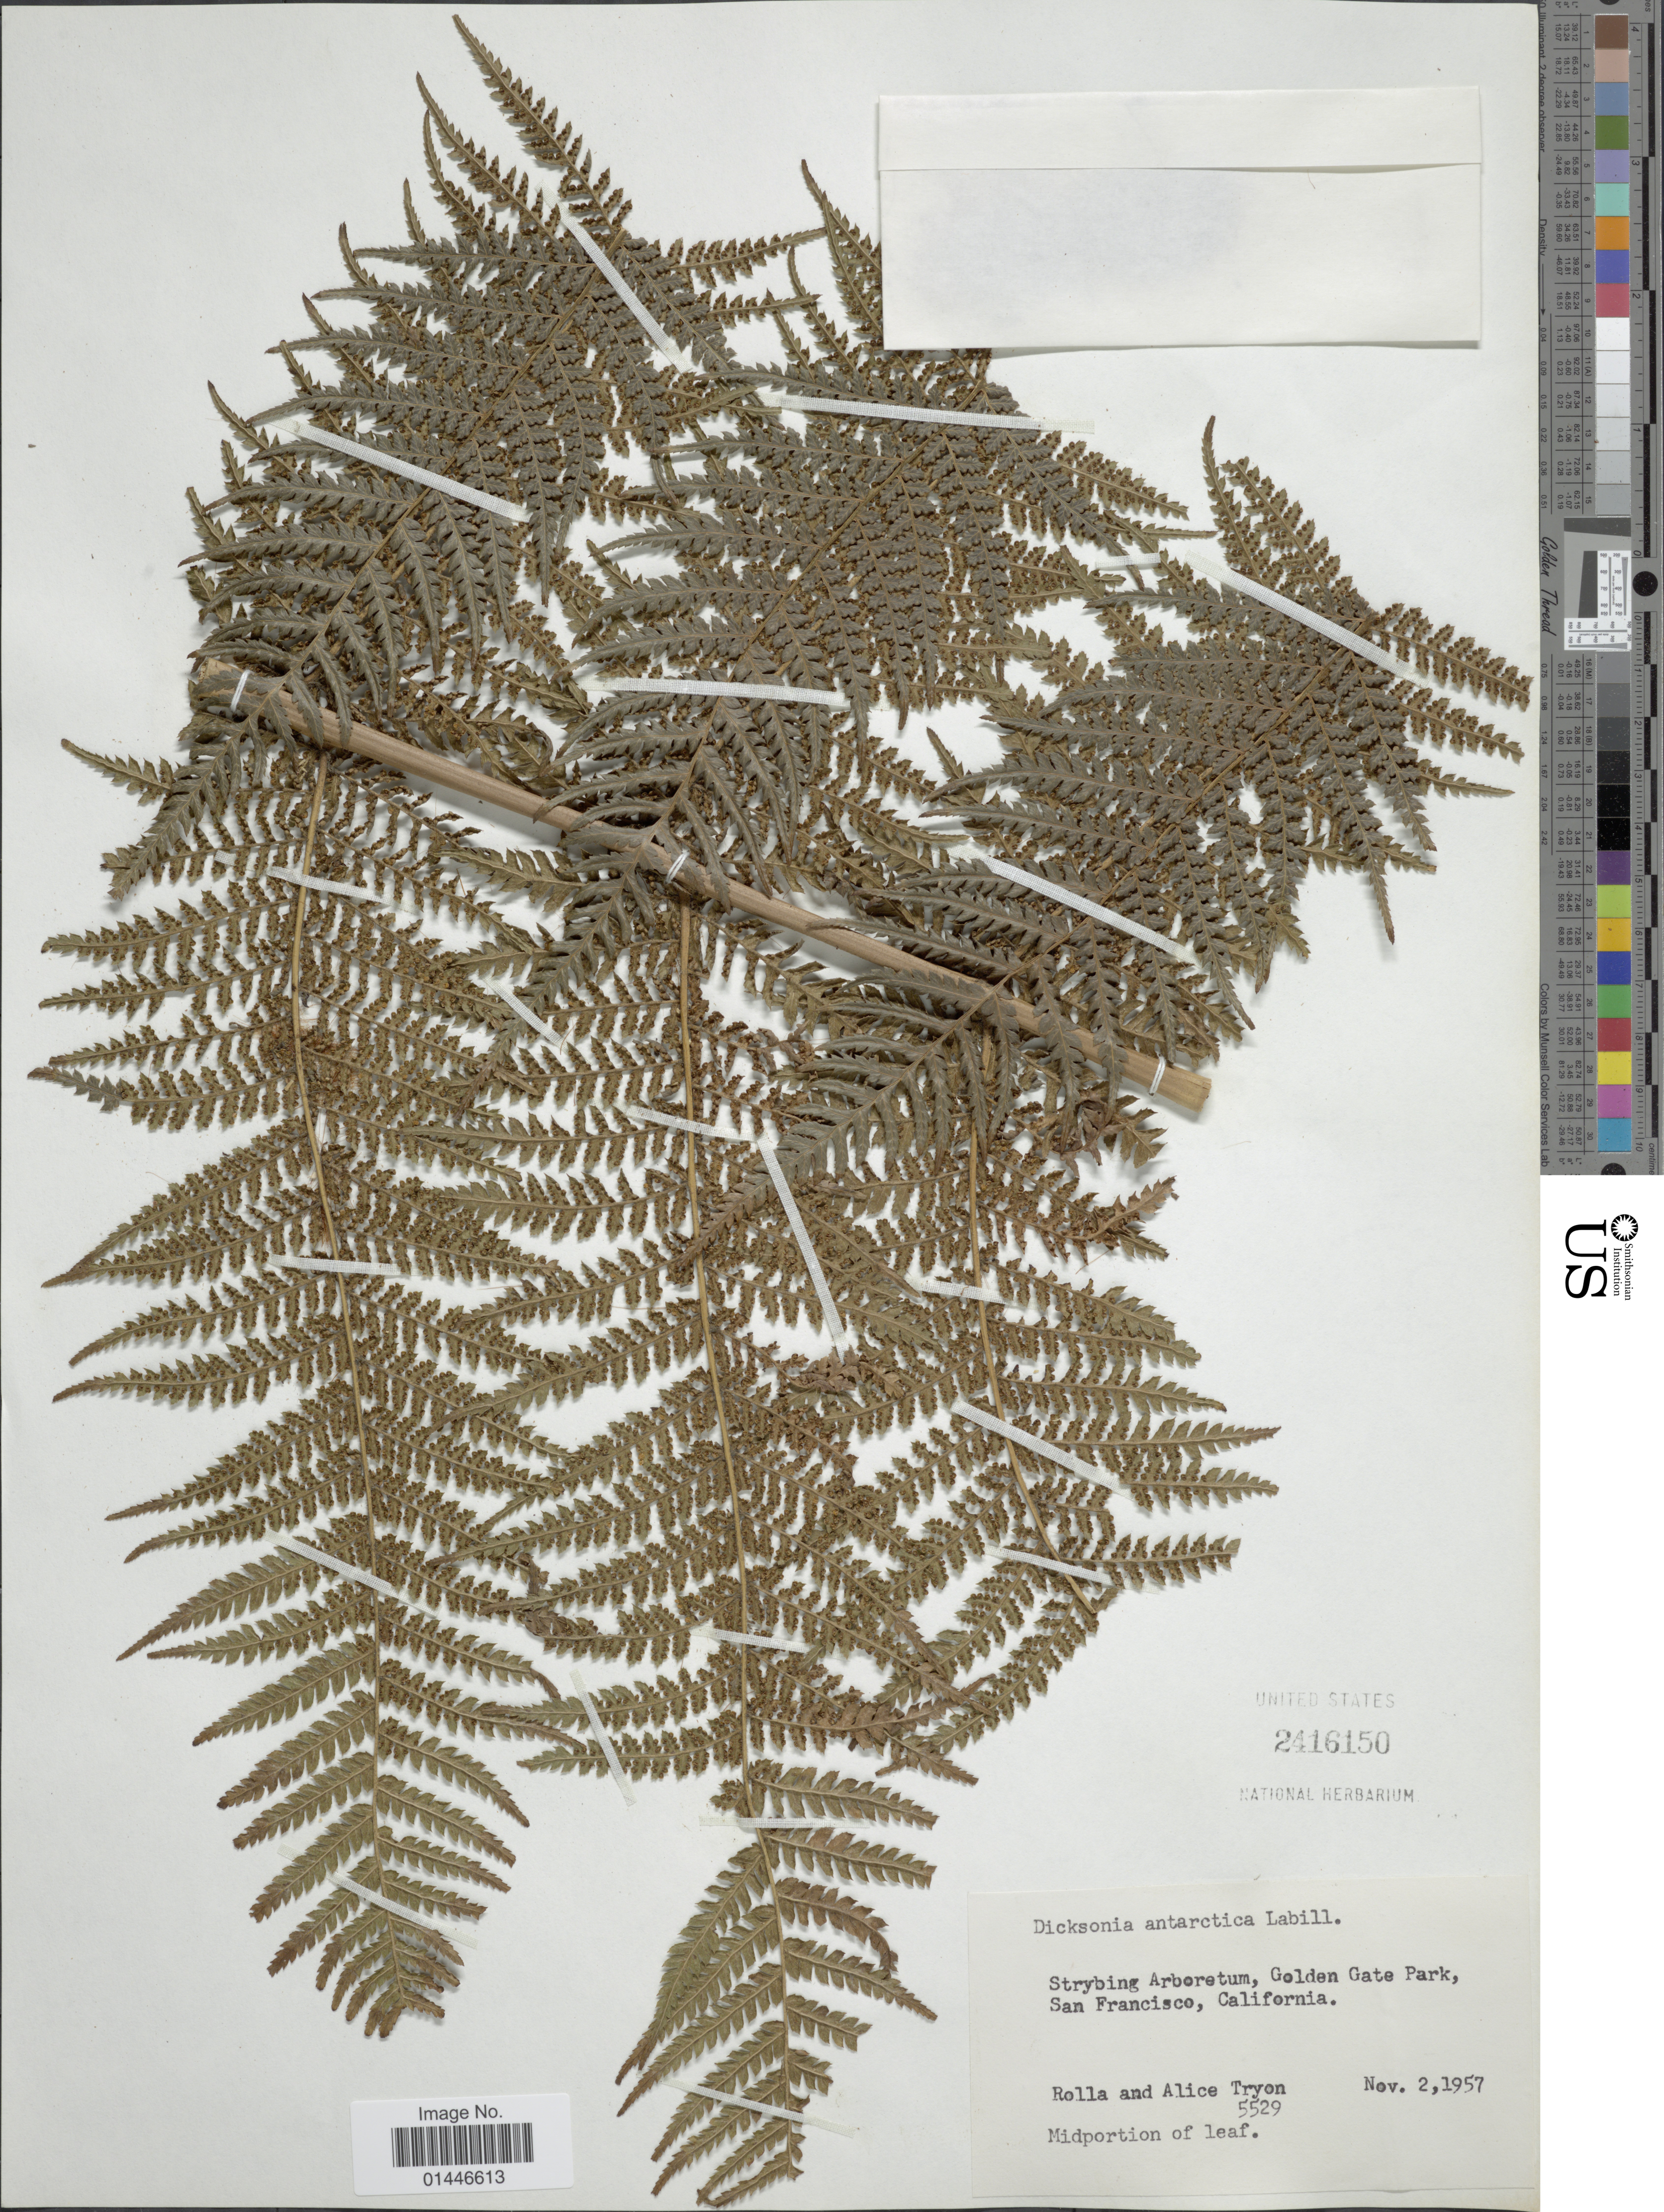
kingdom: Plantae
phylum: Tracheophyta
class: Polypodiopsida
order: Cyatheales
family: Dicksoniaceae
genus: Dicksonia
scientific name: Dicksonia antarctica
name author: Labill.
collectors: R. M. Tryon & A. F. Tryon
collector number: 5529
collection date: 1957-11-02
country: United States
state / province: California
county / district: San Francisco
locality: Strybing Arboretum, Golden Gate Park, San Francisco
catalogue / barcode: US 2416150